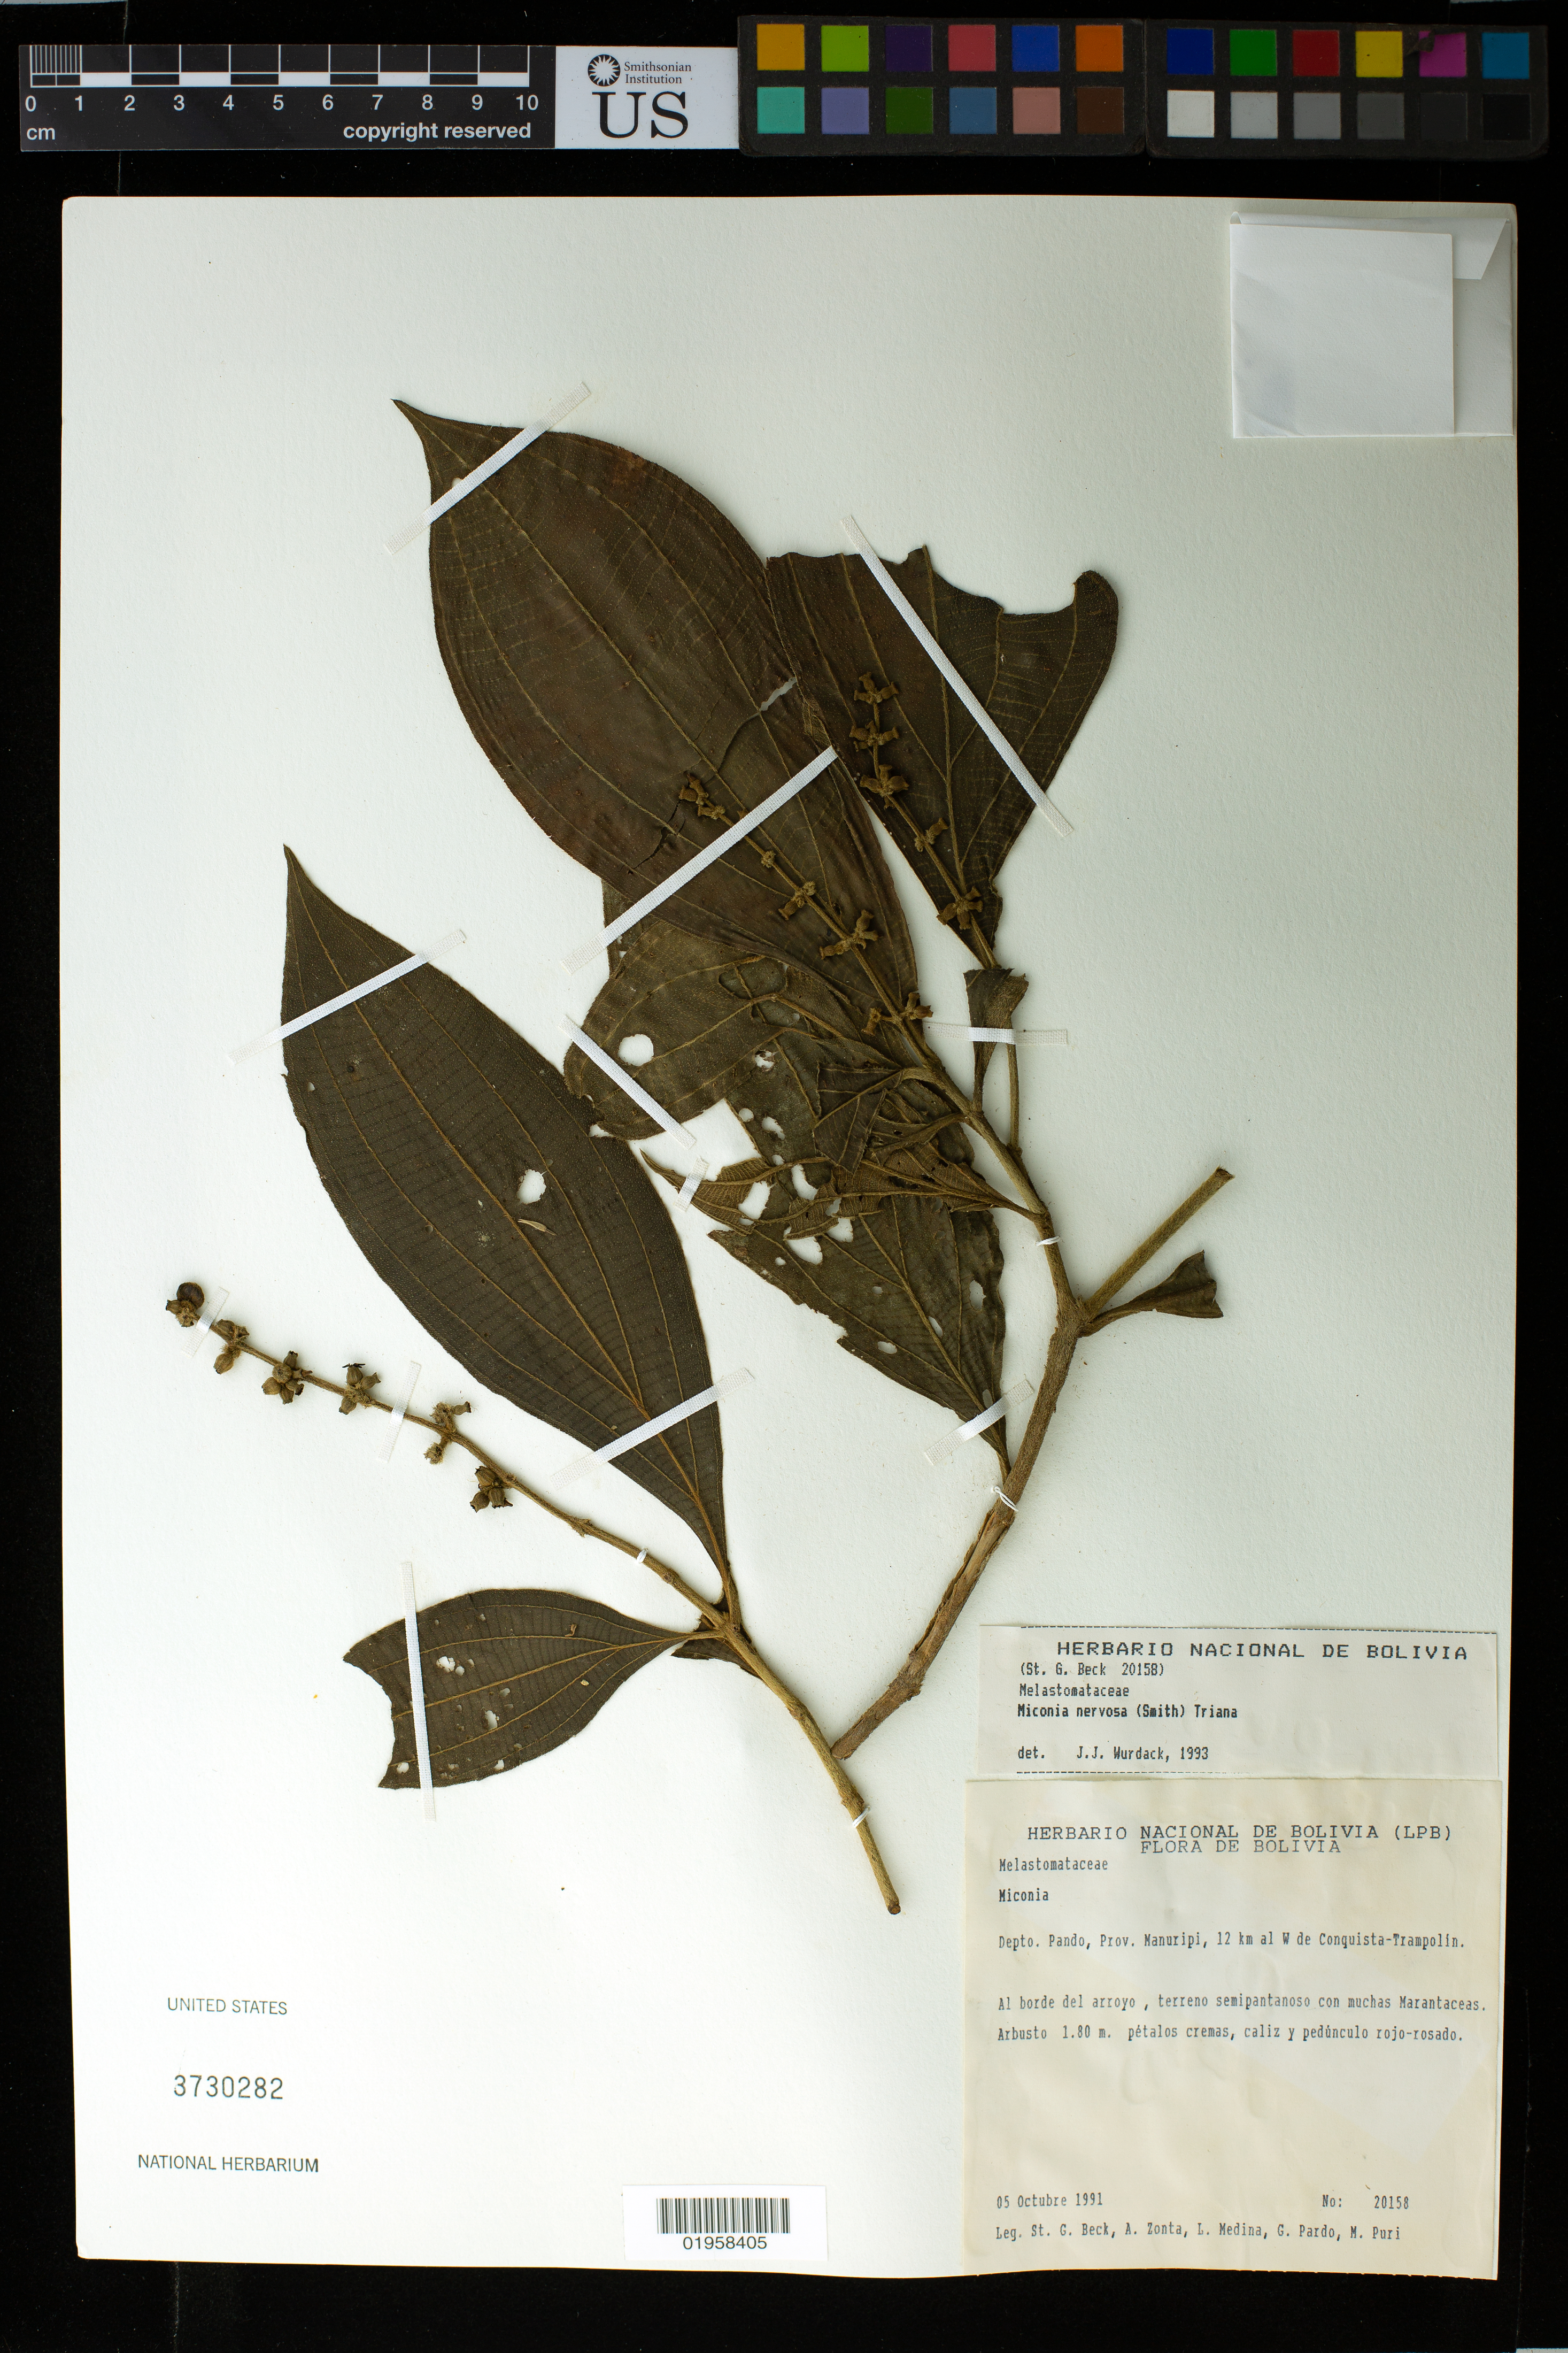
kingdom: Plantae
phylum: Tracheophyta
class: Magnoliopsida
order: Myrtales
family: Melastomataceae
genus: Miconia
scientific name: Miconia nervosa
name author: (Sm.) Triana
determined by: Wurdack, John J., (US), US (UNITED STATES)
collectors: S. G. Beck, A. Zonta, L. Medina, G. Pardo & M. Puri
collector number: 20158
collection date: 1991-10-05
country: Bolivia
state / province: Pando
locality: Prov. Manuripi, 12 km al W de Conquista-Trampolín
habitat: Al borde del arroyo, terreno semi pantanoso con muchas Marantaceae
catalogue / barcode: US 3730282